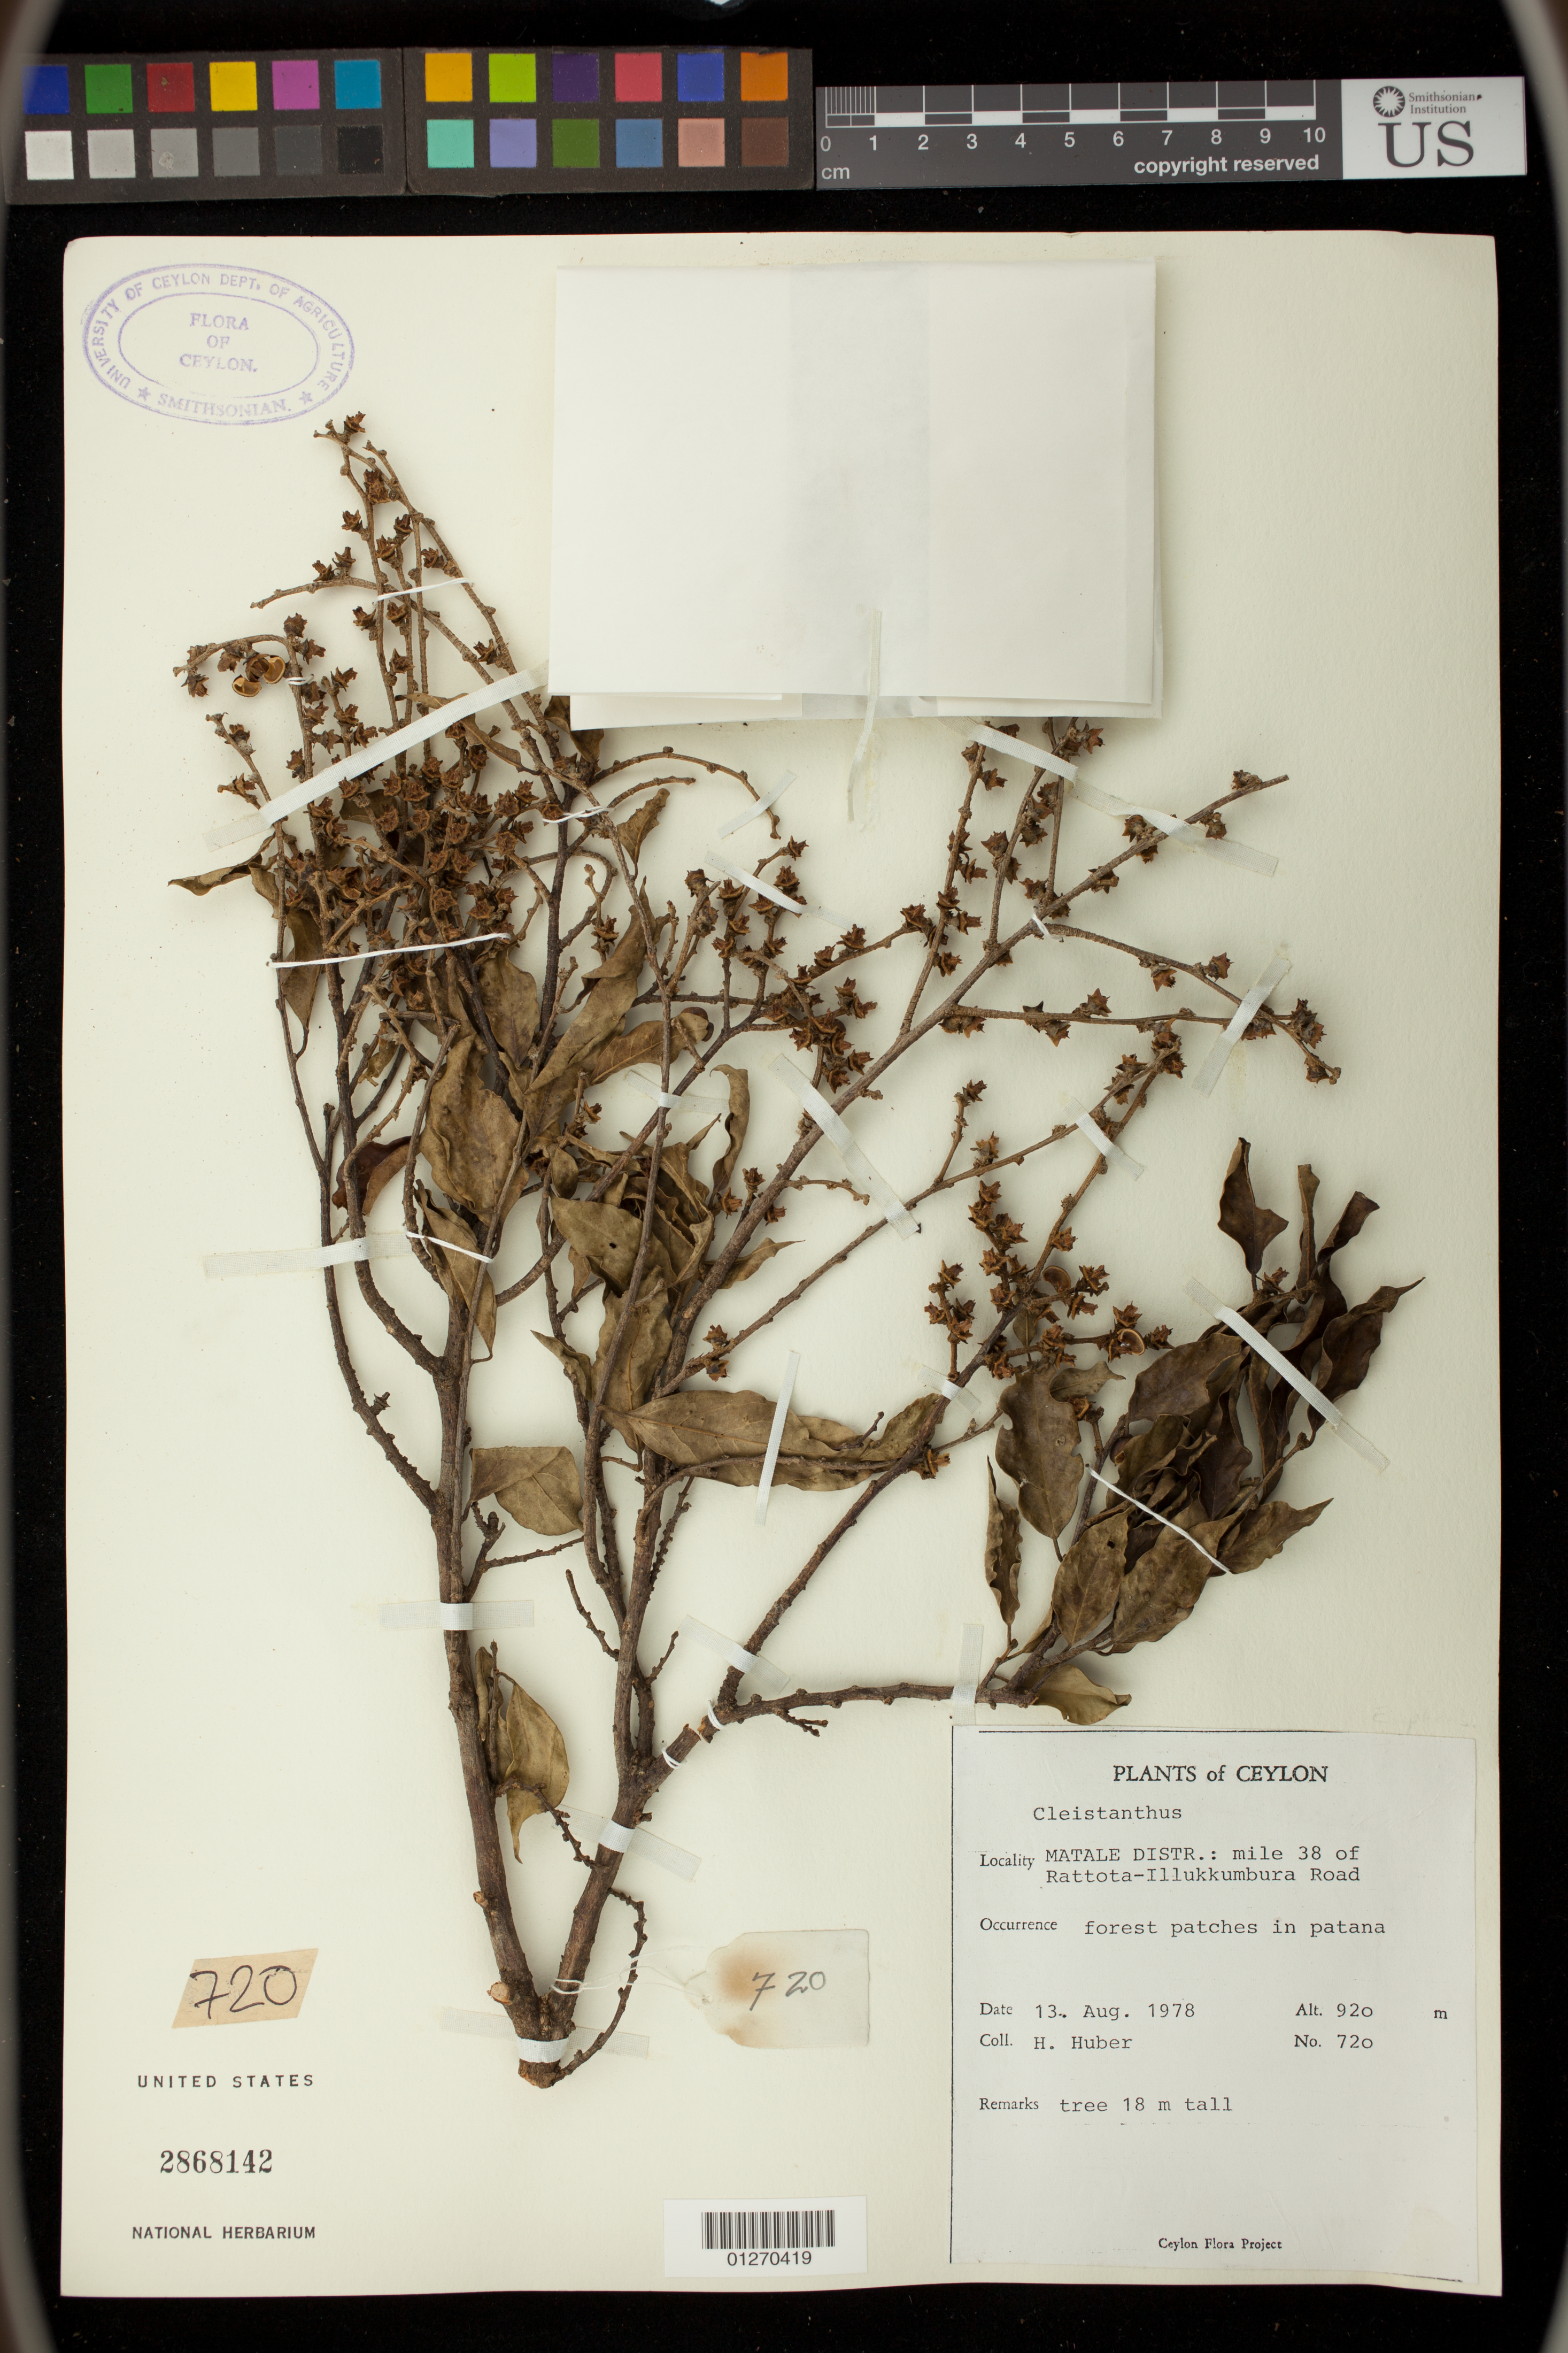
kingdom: Plantae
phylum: Tracheophyta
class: Magnoliopsida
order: Malpighiales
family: Phyllanthaceae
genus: Cleistanthus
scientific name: Cleistanthus sp.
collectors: H. Huber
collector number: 720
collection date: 1978-08-13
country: Sri Lanka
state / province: Central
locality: Matale Distr.: mile 38 of Rattota-Illukkumbura Road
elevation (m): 920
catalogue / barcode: US 2868142